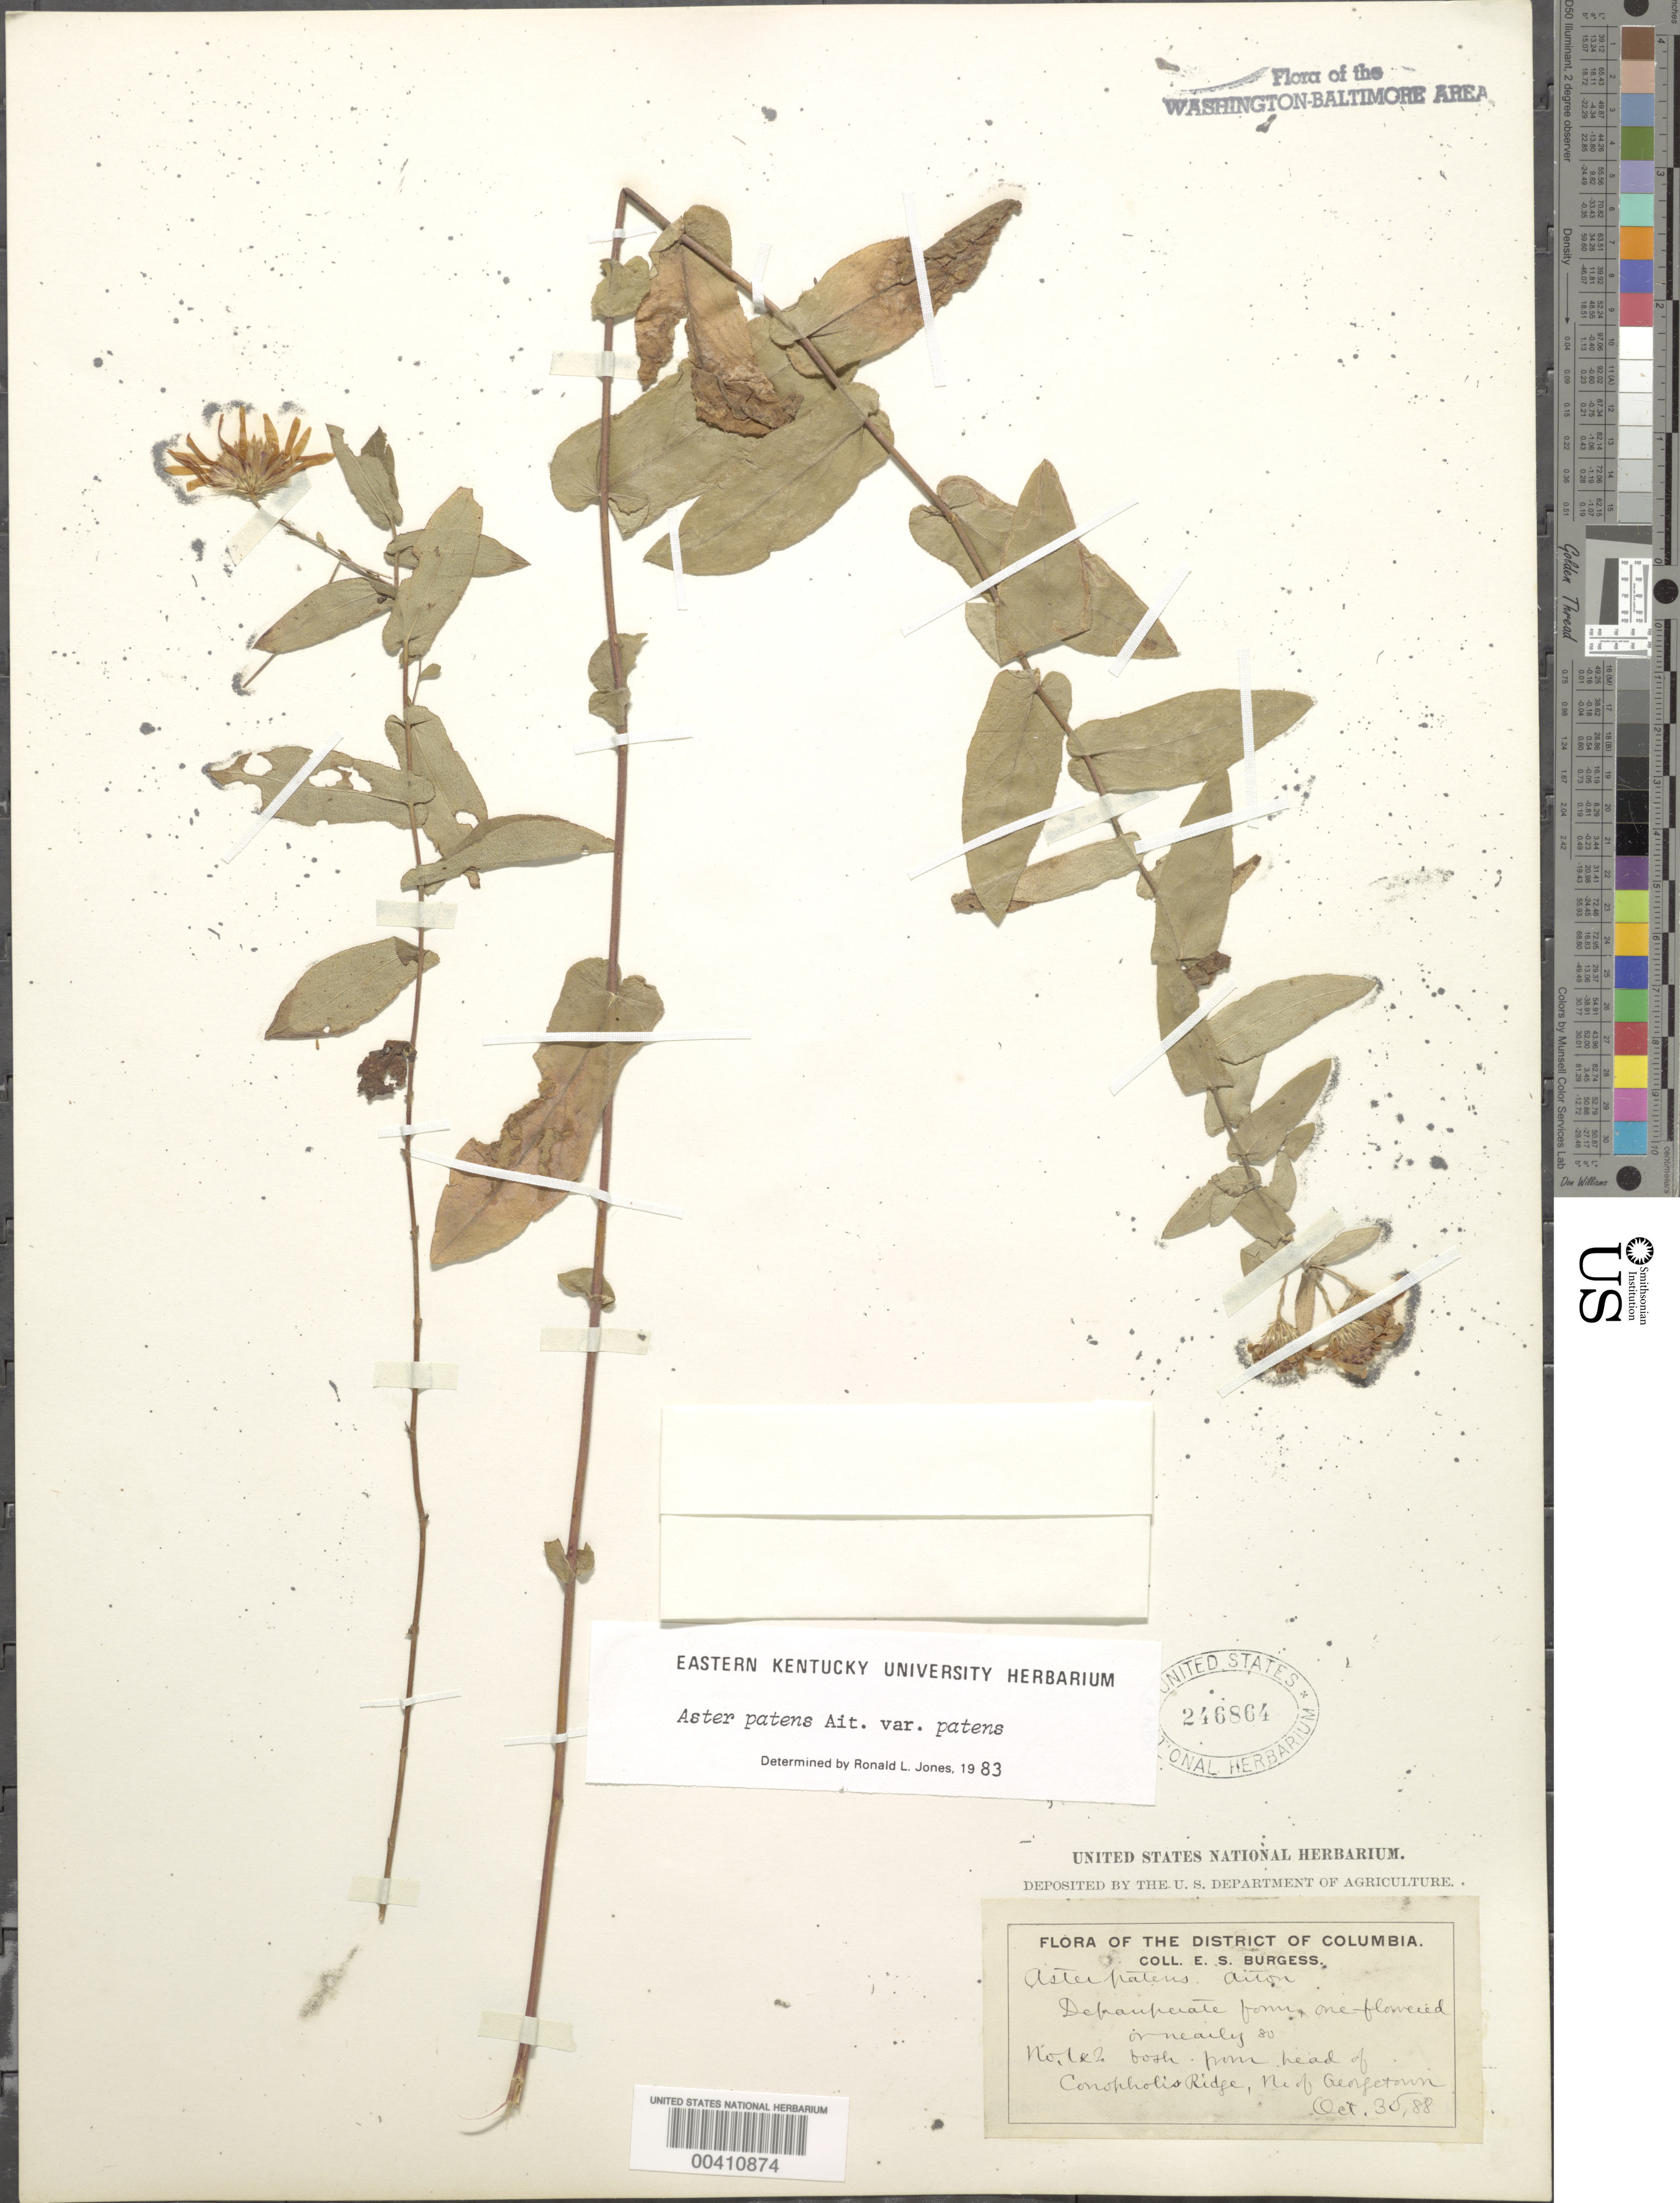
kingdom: Plantae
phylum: Tracheophyta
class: Magnoliopsida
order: Asterales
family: Asteraceae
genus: Symphyotrichum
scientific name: Symphyotrichum patens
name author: (Aiton) G.L. Nesom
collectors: E. Burgess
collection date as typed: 30 Oct 1888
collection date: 1888-10-30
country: United States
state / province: District of Columbia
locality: Head of Conopholis Ridge, northeast of Georgetown Rock Creek Park & vicinity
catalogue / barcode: US 246864